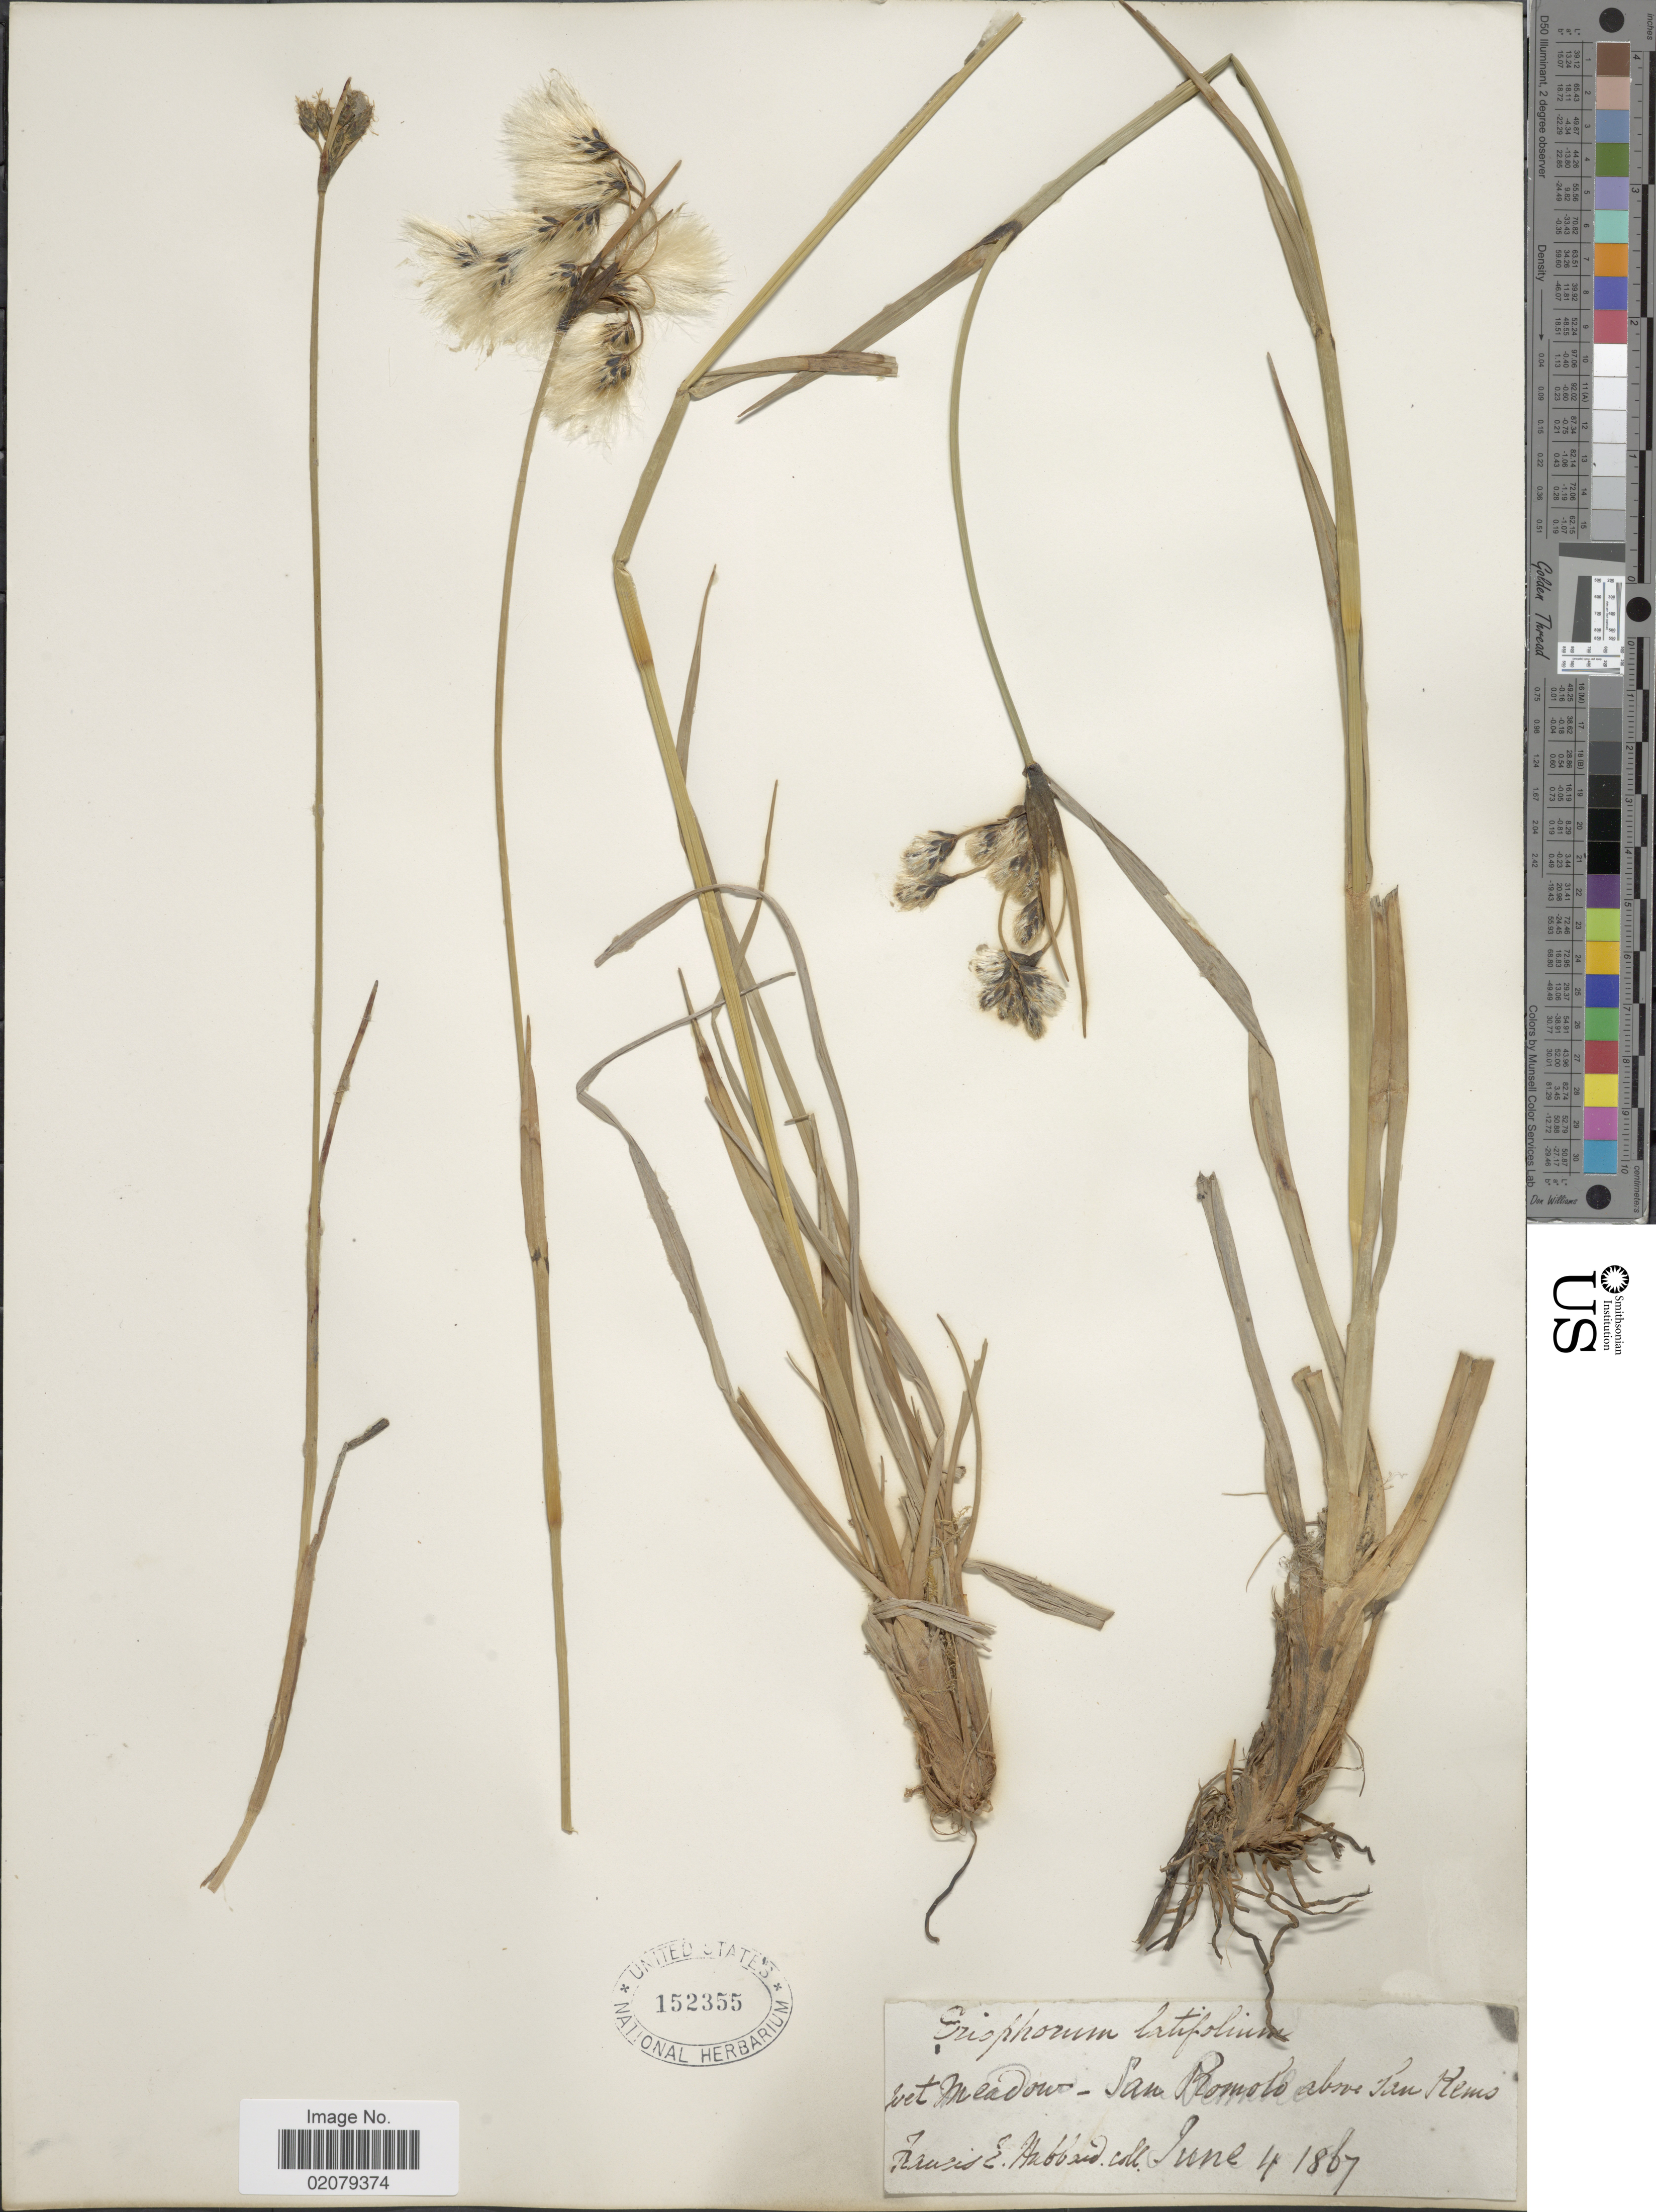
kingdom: Plantae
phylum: Tracheophyta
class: Liliopsida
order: Poales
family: Cyperaceae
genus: Eriophorum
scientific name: Eriophorum latifolium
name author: Hoppe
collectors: F. E. Hubbard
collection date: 1867-06-04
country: Italy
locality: Mt. Meadow, San Ramolo above San Remo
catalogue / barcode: US 152355